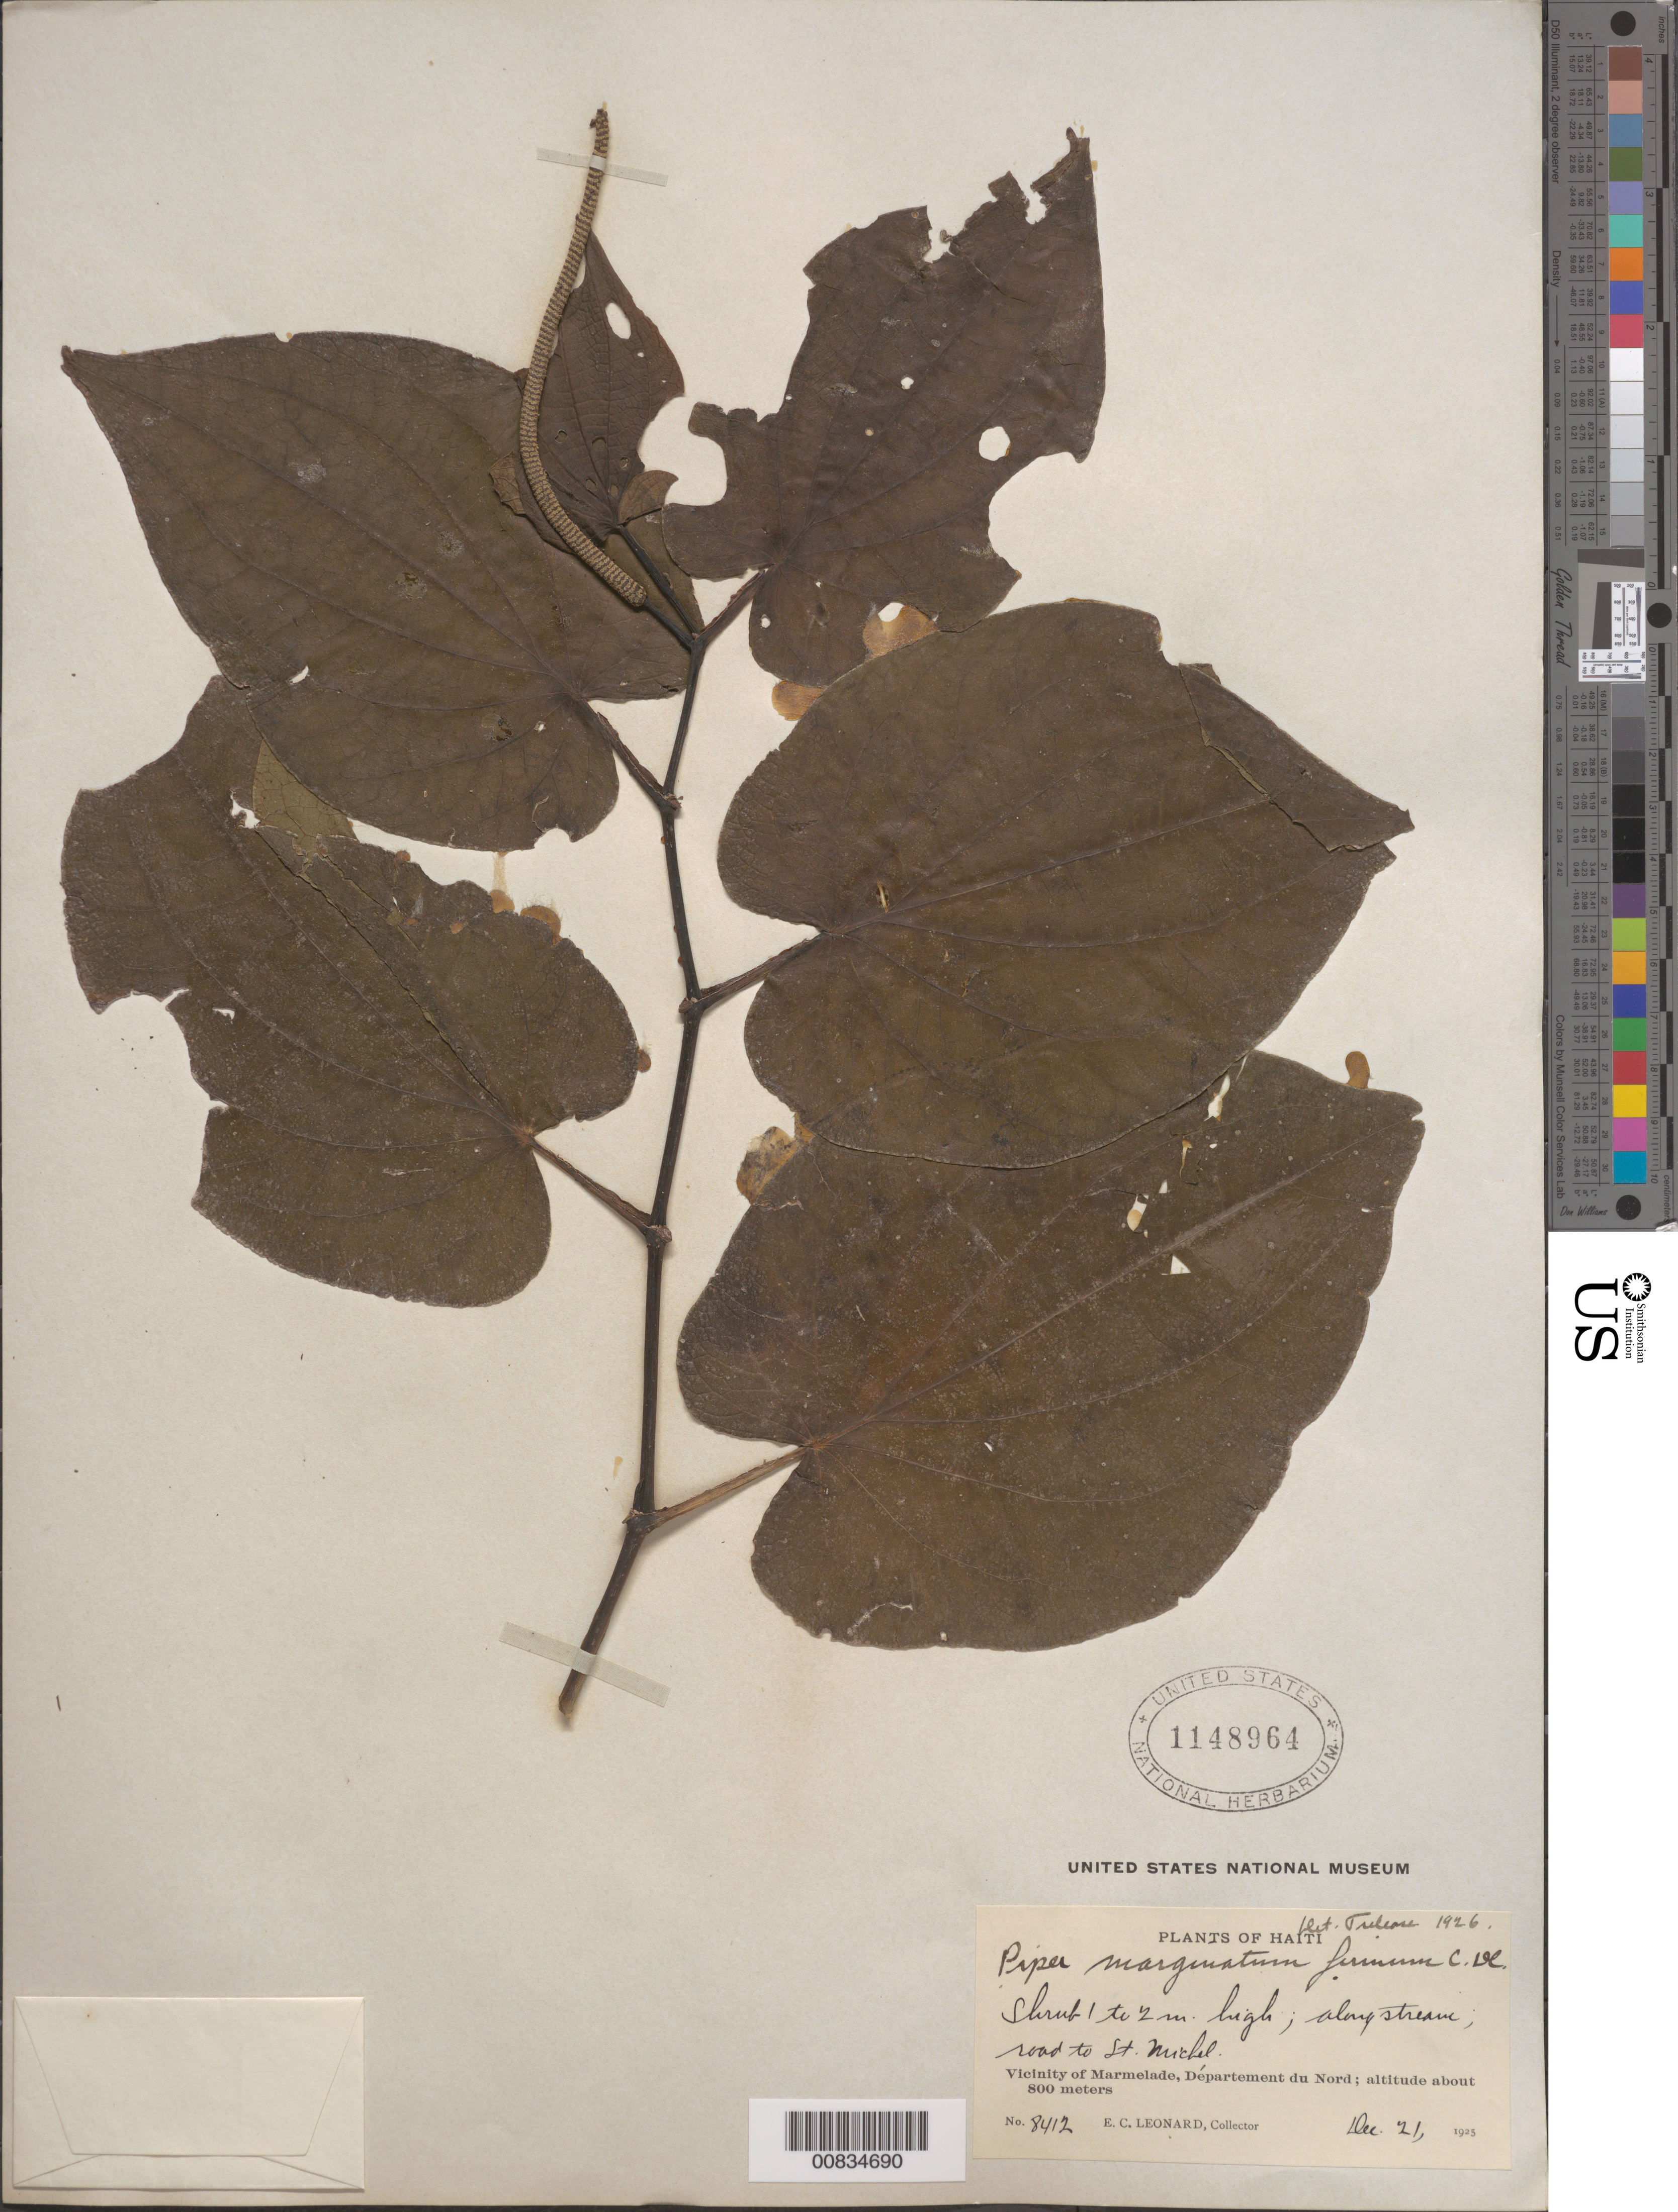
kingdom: Plantae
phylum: Tracheophyta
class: Magnoliopsida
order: Piperales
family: Piperaceae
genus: Piper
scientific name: Piper marginatum var. domatiiferum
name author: Trel.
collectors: E. C. Leonard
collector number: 8412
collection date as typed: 21 Dec 1925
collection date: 1925-12-21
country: Haiti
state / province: Nord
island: Hispaniola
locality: Vicinity of Marmelade. Road to St. Michel.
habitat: Along stream.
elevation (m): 800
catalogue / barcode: US 1148964